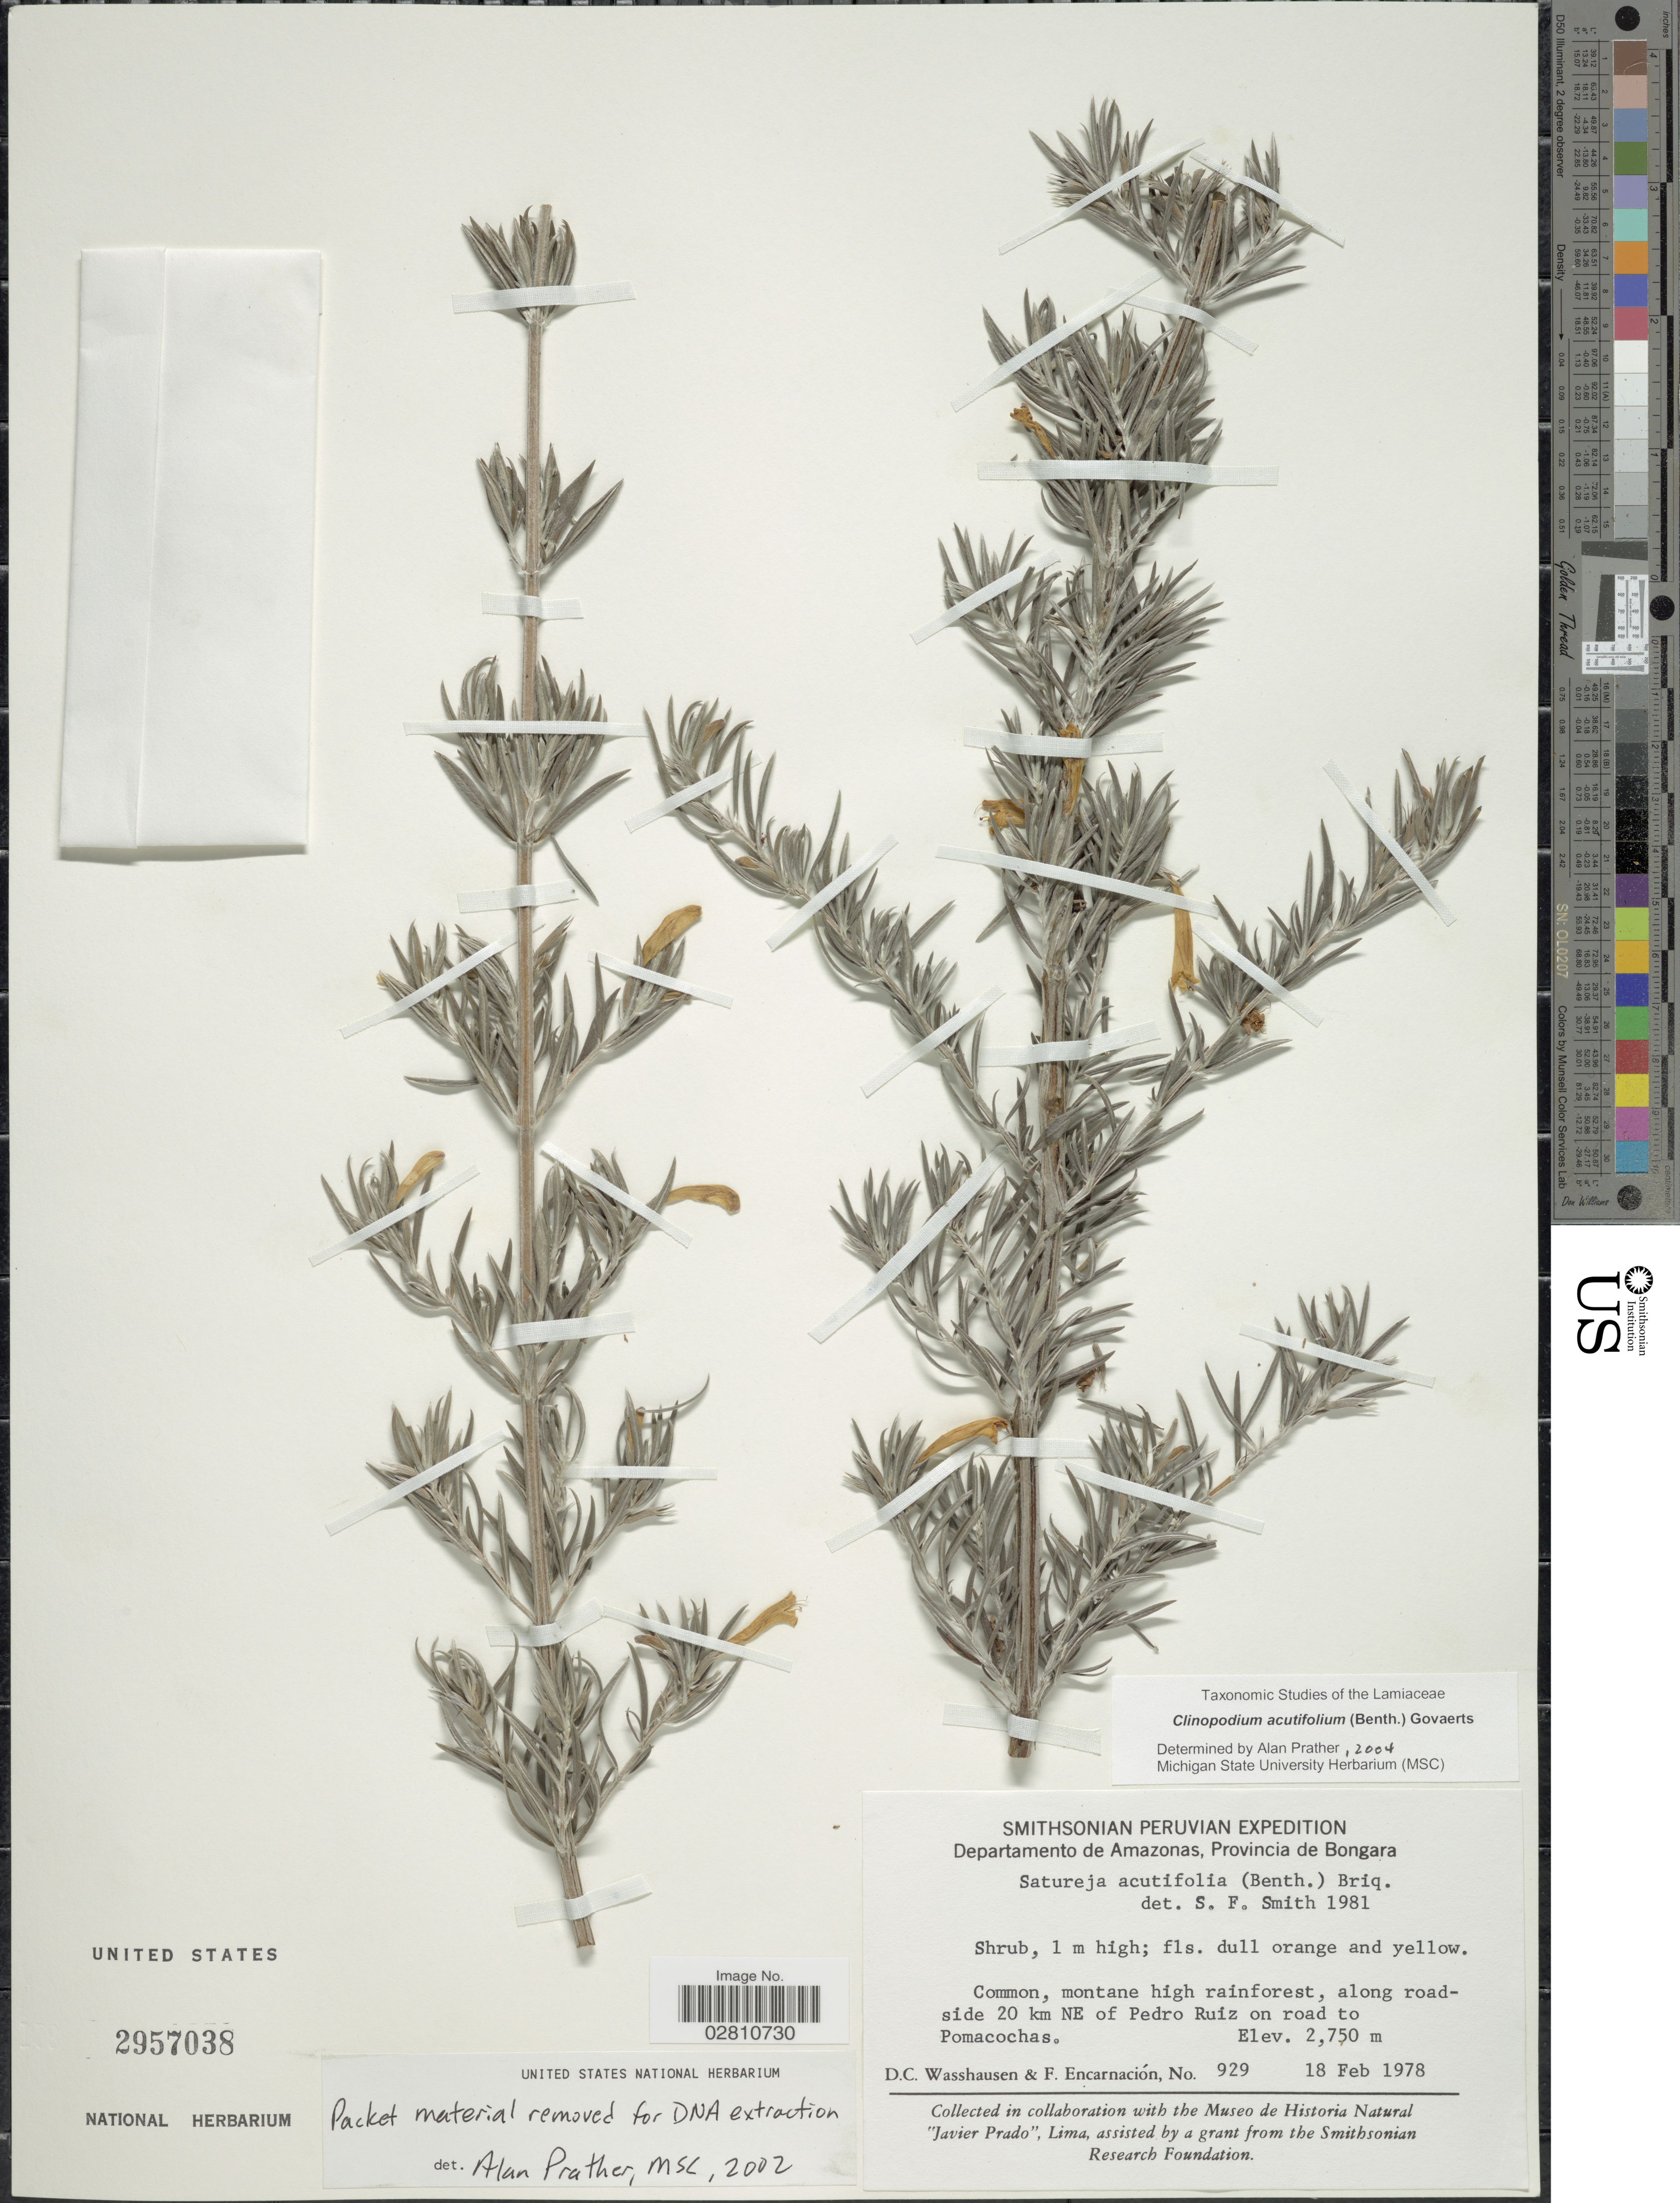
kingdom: Plantae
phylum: Tracheophyta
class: Magnoliopsida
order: Lamiales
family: Lamiaceae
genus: Clinopodium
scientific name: Clinopodium acutifolium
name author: (Benth.) Govaerts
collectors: D. C. Wasshausen & F. Encarnación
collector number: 929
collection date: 1978-02-18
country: Peru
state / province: Amazonas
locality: Departamento de Amazonas, Provincia de Bongara, along roadside 20 km NE of Pedro Ruiz on road to Pomacochas.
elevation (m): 2750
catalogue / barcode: US 2957038